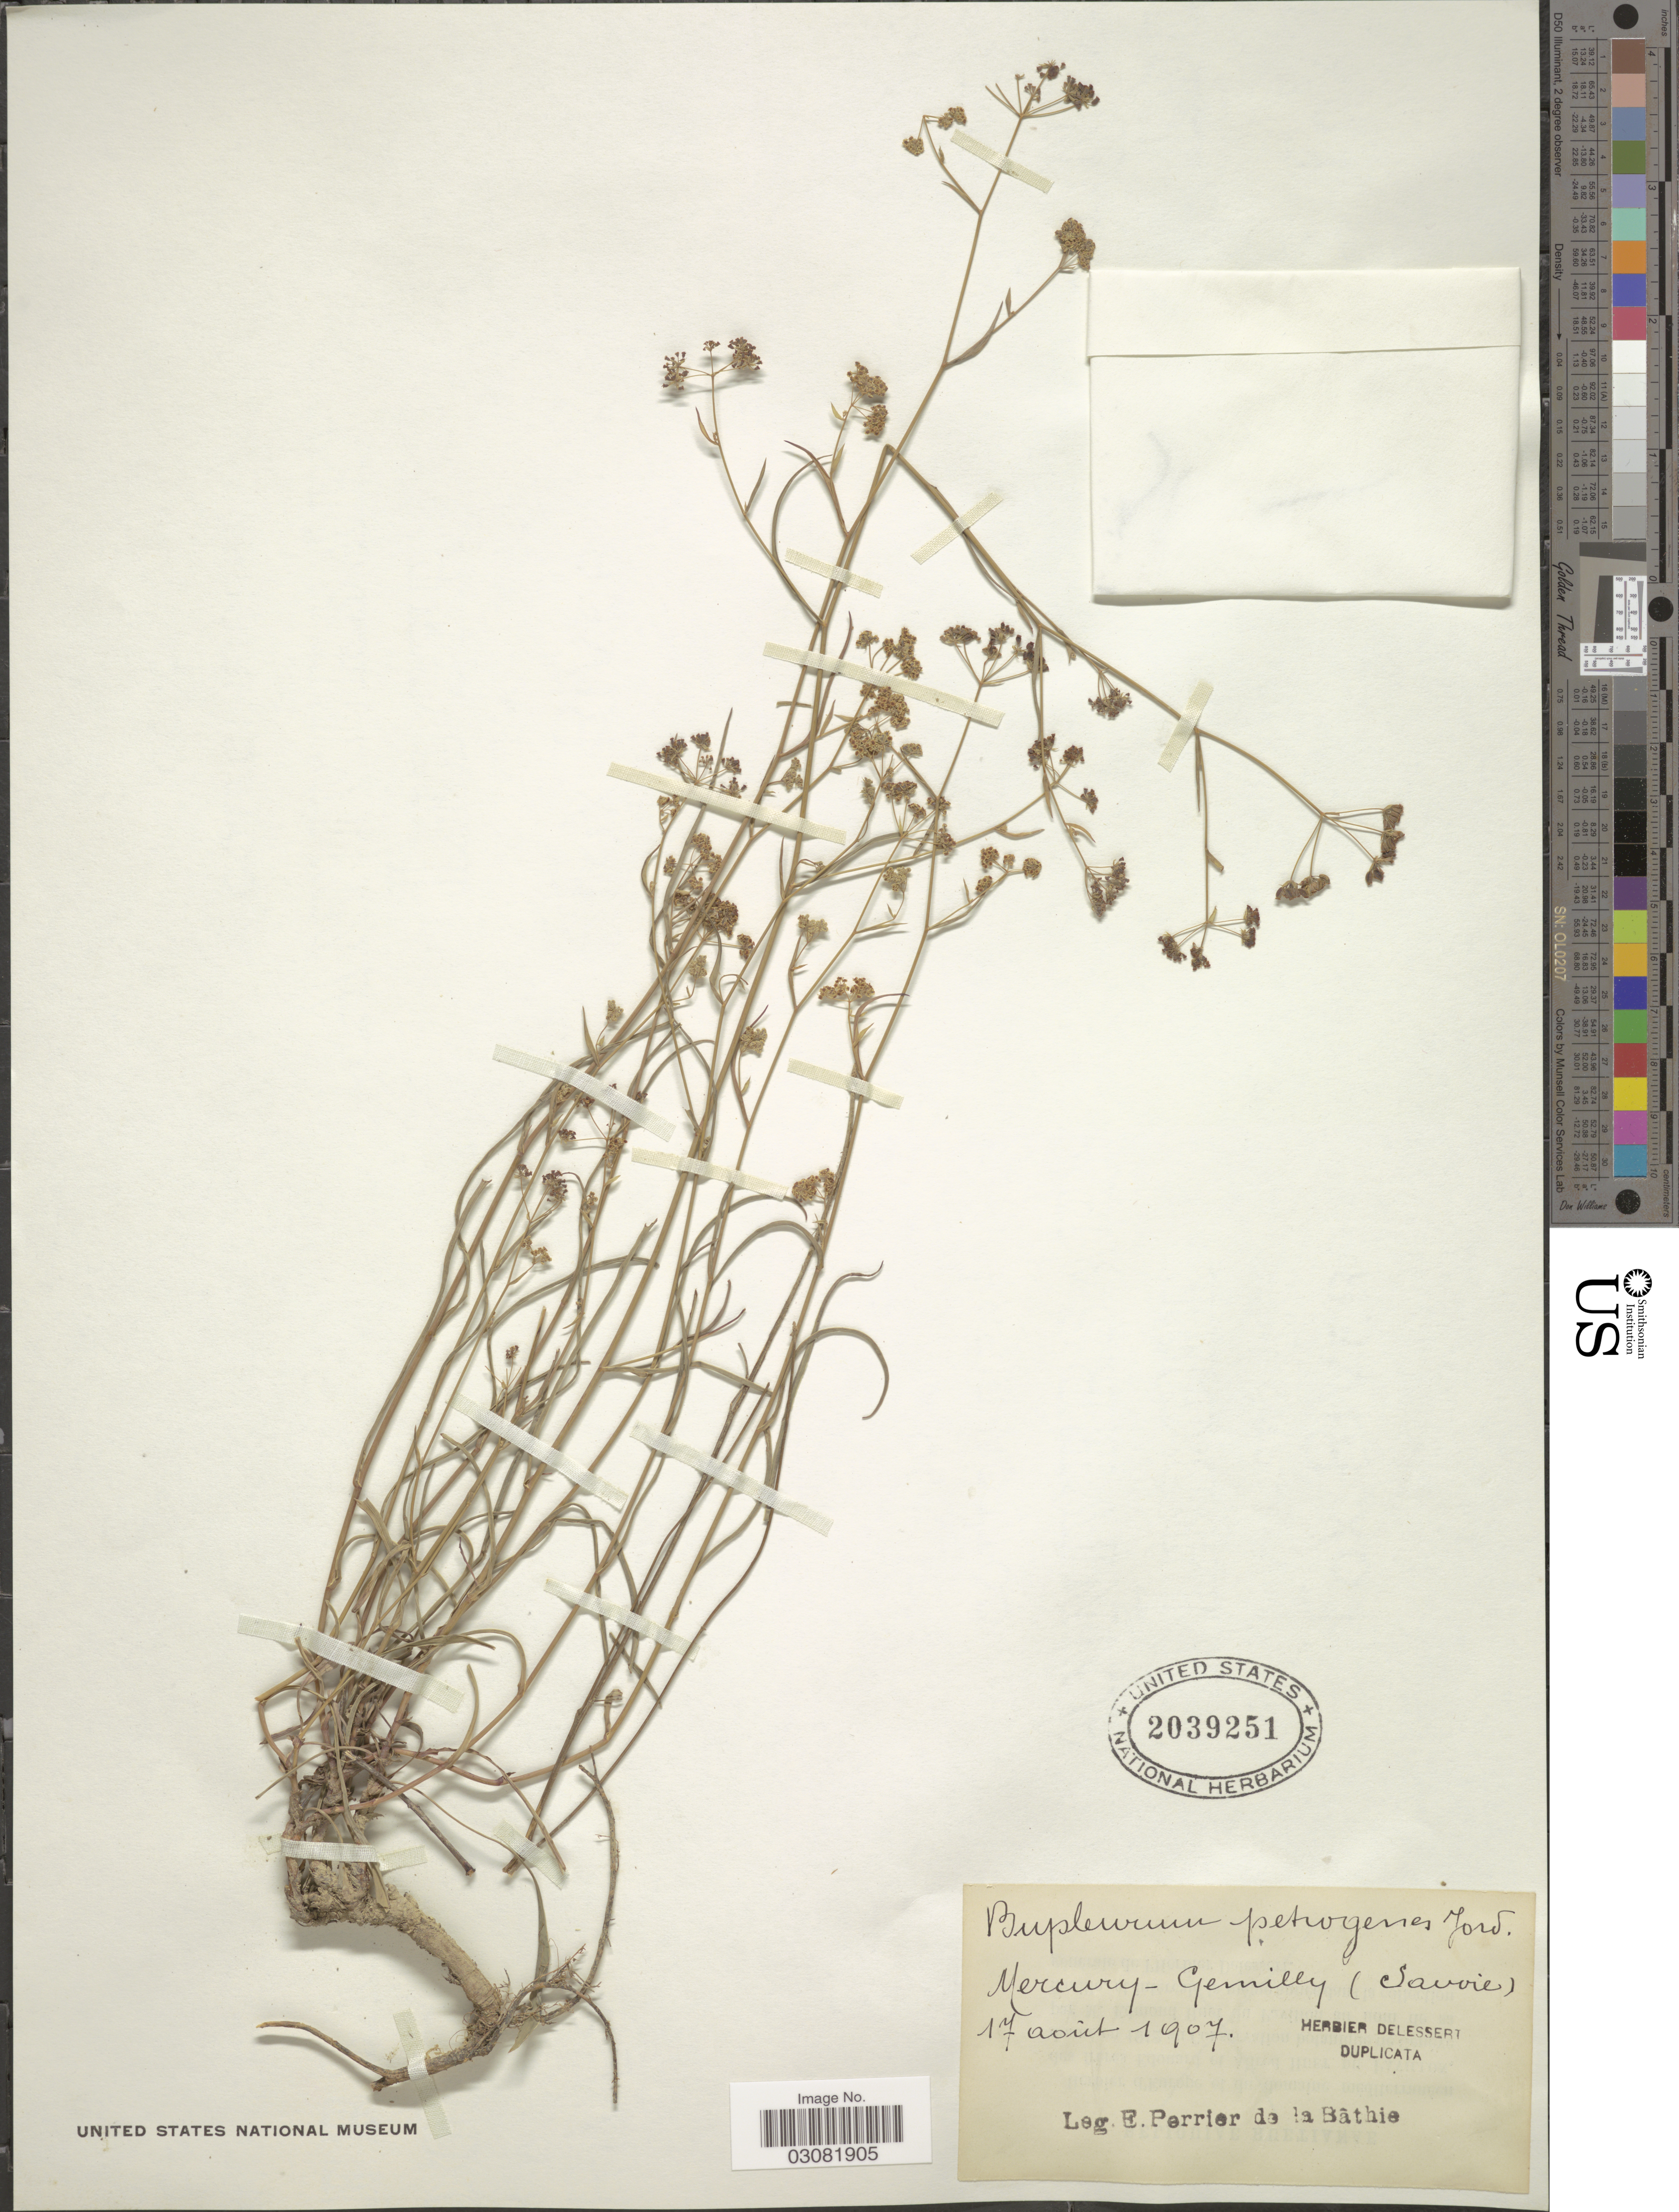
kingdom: Plantae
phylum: Tracheophyta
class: Magnoliopsida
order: Apiales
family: Apiaceae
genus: Bupleurum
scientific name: Bupleurum petrogenes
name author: Jord. ex Nyman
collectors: E. Perrier de la Bâthie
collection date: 1907-08-17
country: France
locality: Mercury-Gemilly (Savoie).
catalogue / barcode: US 2039251